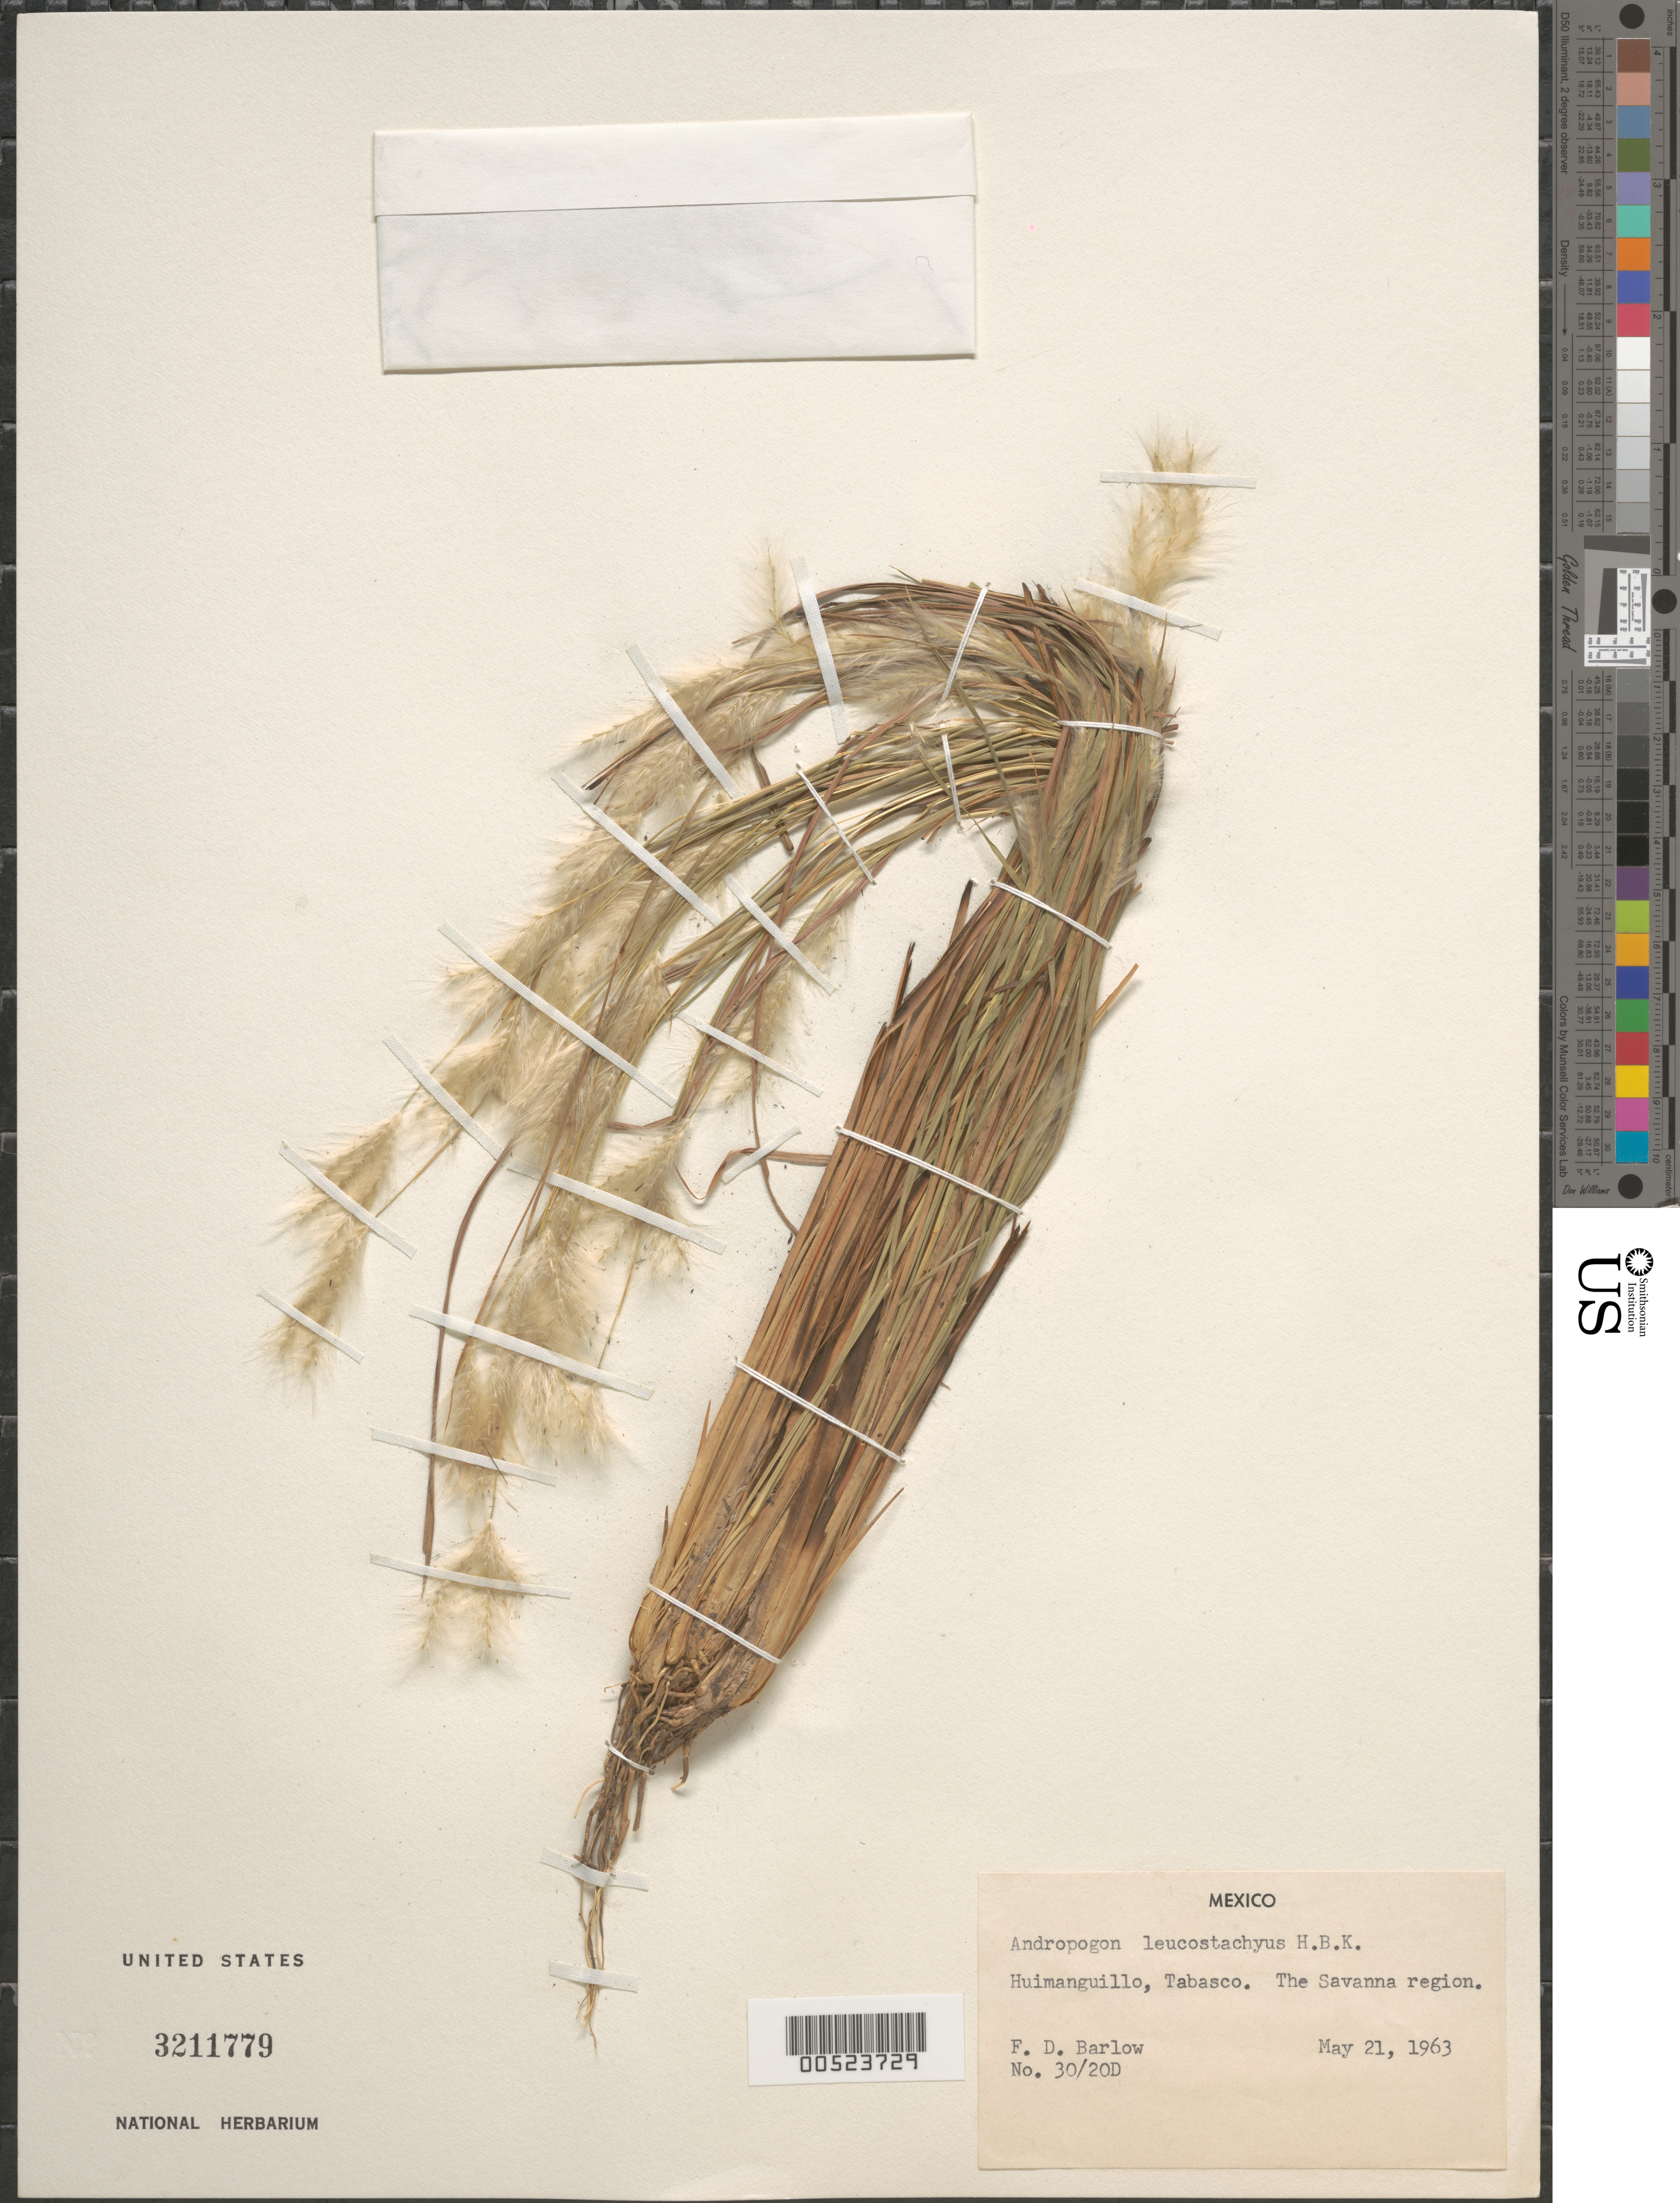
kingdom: Plantae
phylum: Tracheophyta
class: Liliopsida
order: Poales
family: Poaceae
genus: Andropogon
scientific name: Andropogon leucostachyus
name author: Kunth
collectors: F. D. Barlow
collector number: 30/20D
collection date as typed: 21 May 1963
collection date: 1963-05-21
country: Mexico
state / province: Tabasco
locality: Huimanguillo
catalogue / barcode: US 3211779